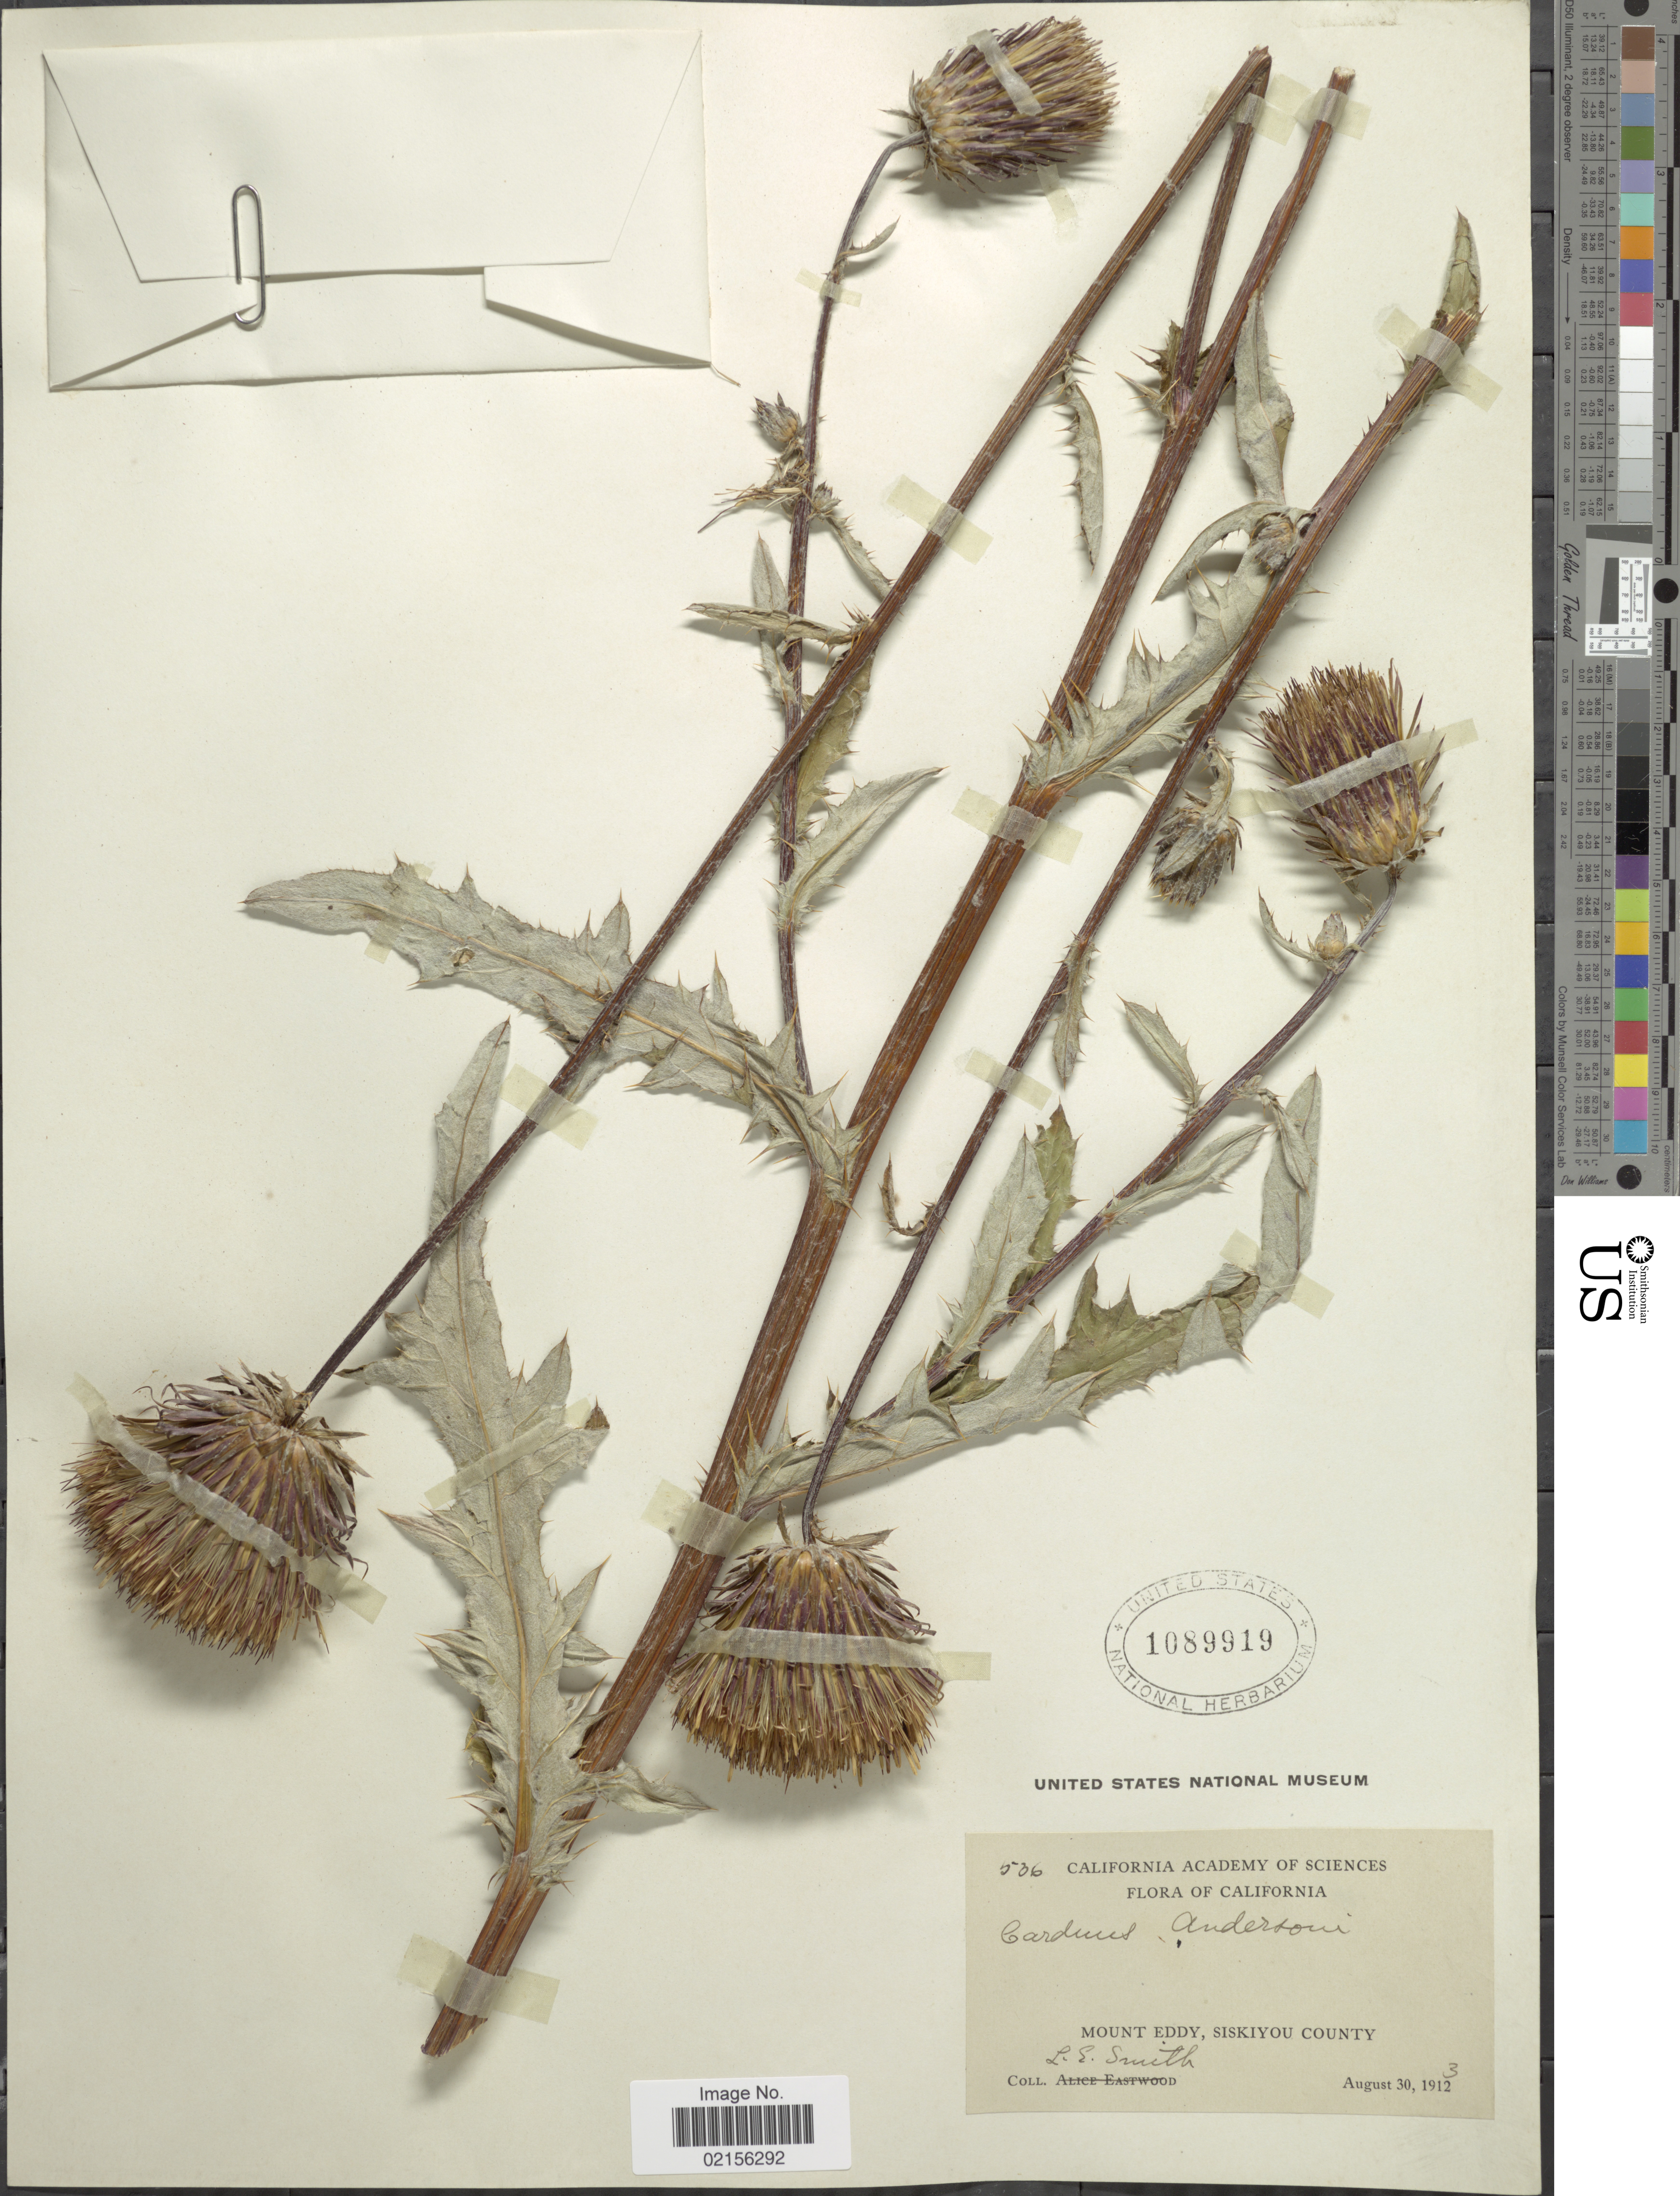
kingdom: Plantae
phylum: Tracheophyta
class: Magnoliopsida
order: Asterales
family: Asteraceae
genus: Cirsium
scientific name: Cirsium andersonii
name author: (A. Gray) Petr.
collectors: L. E. Smith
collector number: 536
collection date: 1913-08-30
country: United States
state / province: California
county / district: Siskiyou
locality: Mount Eddy, Siskiyou County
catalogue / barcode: US 1089919